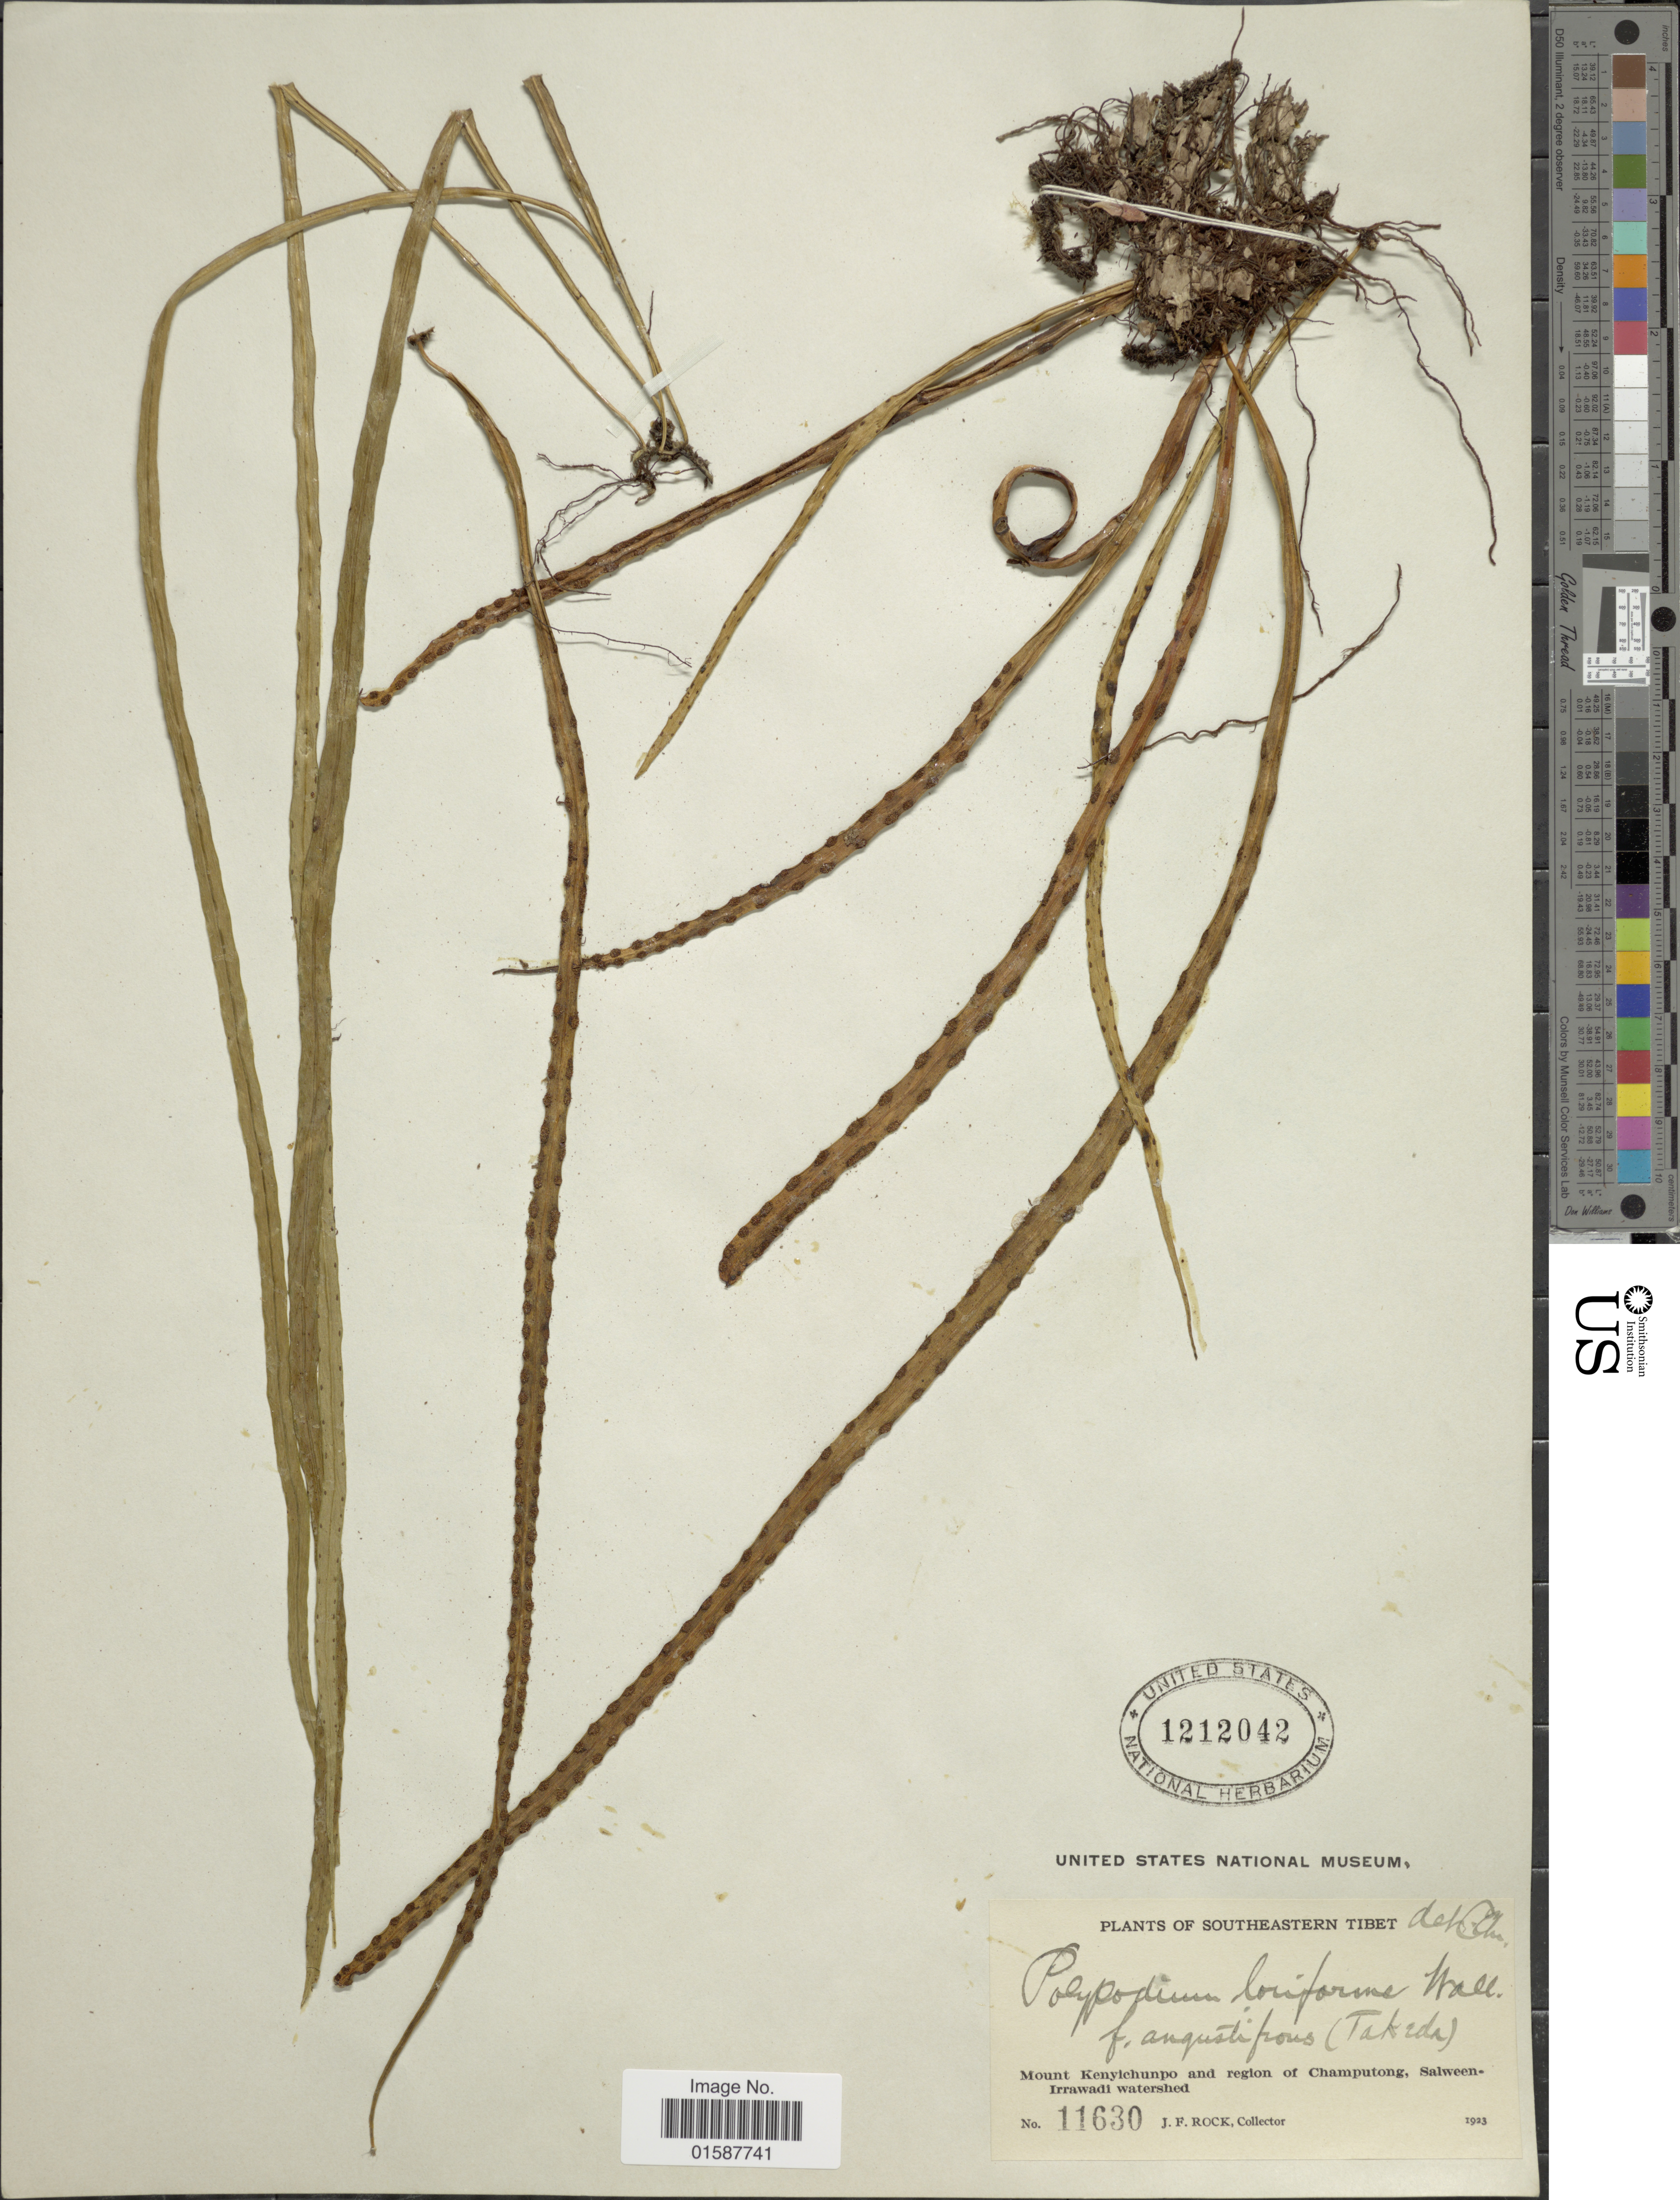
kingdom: Plantae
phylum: Tracheophyta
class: Polypodiopsida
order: Polypodiales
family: Polypodiaceae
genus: Lepisorus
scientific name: Lepisorus loriformis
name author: (Wall. ex Mett.) Ching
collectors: J. Rock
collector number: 11630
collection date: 1923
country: China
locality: Southeastern Tibet, mount Kenyichunpo and region of Champutong, Salween-Irrawadi watershed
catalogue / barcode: US 1212042